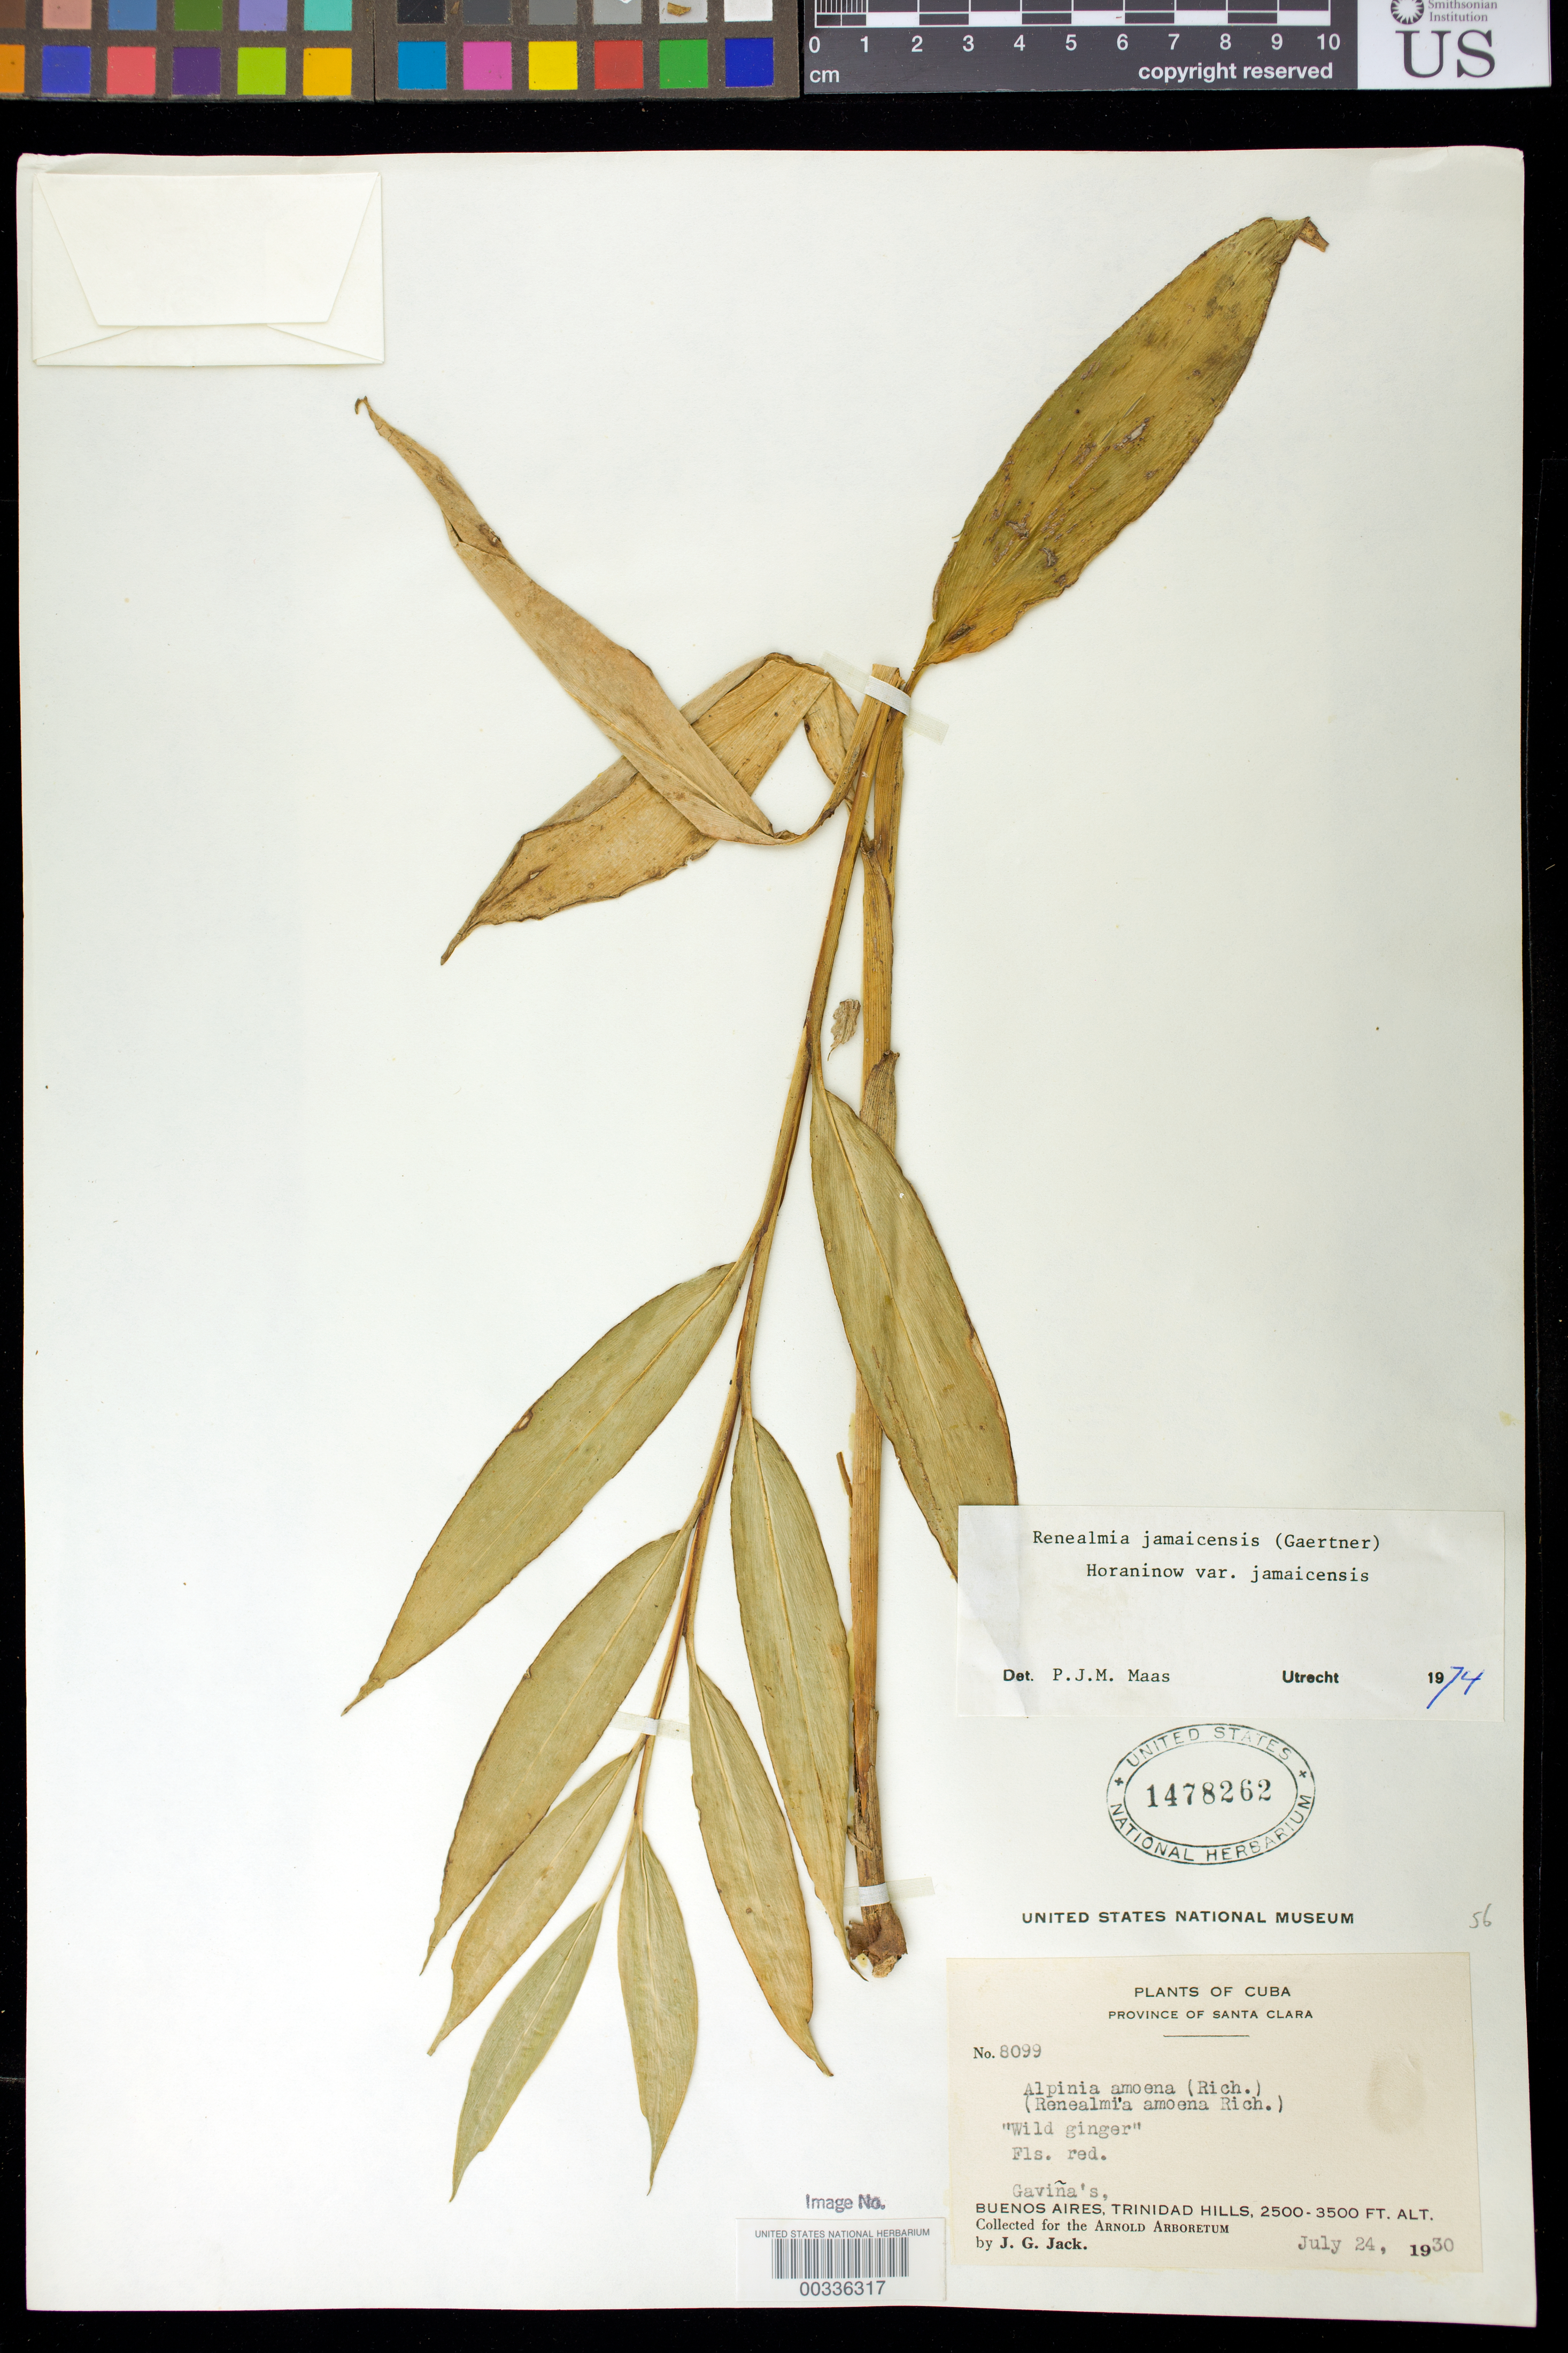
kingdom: Plantae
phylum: Tracheophyta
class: Liliopsida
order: Zingiberales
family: Zingiberaceae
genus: Renealmia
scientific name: Renealmia jamaicensis var. jamaicensis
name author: (Gaertn.) Horan.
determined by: Maas, Paul J. M.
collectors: J. G. Jack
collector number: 8099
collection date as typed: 24 Jul 1930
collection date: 1930-07-24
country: Cuba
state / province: Las Villas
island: Greater Antilles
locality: Prov of santa clara, gavina's, buenos aires, trinidad hills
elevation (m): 762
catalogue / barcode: US 1478262